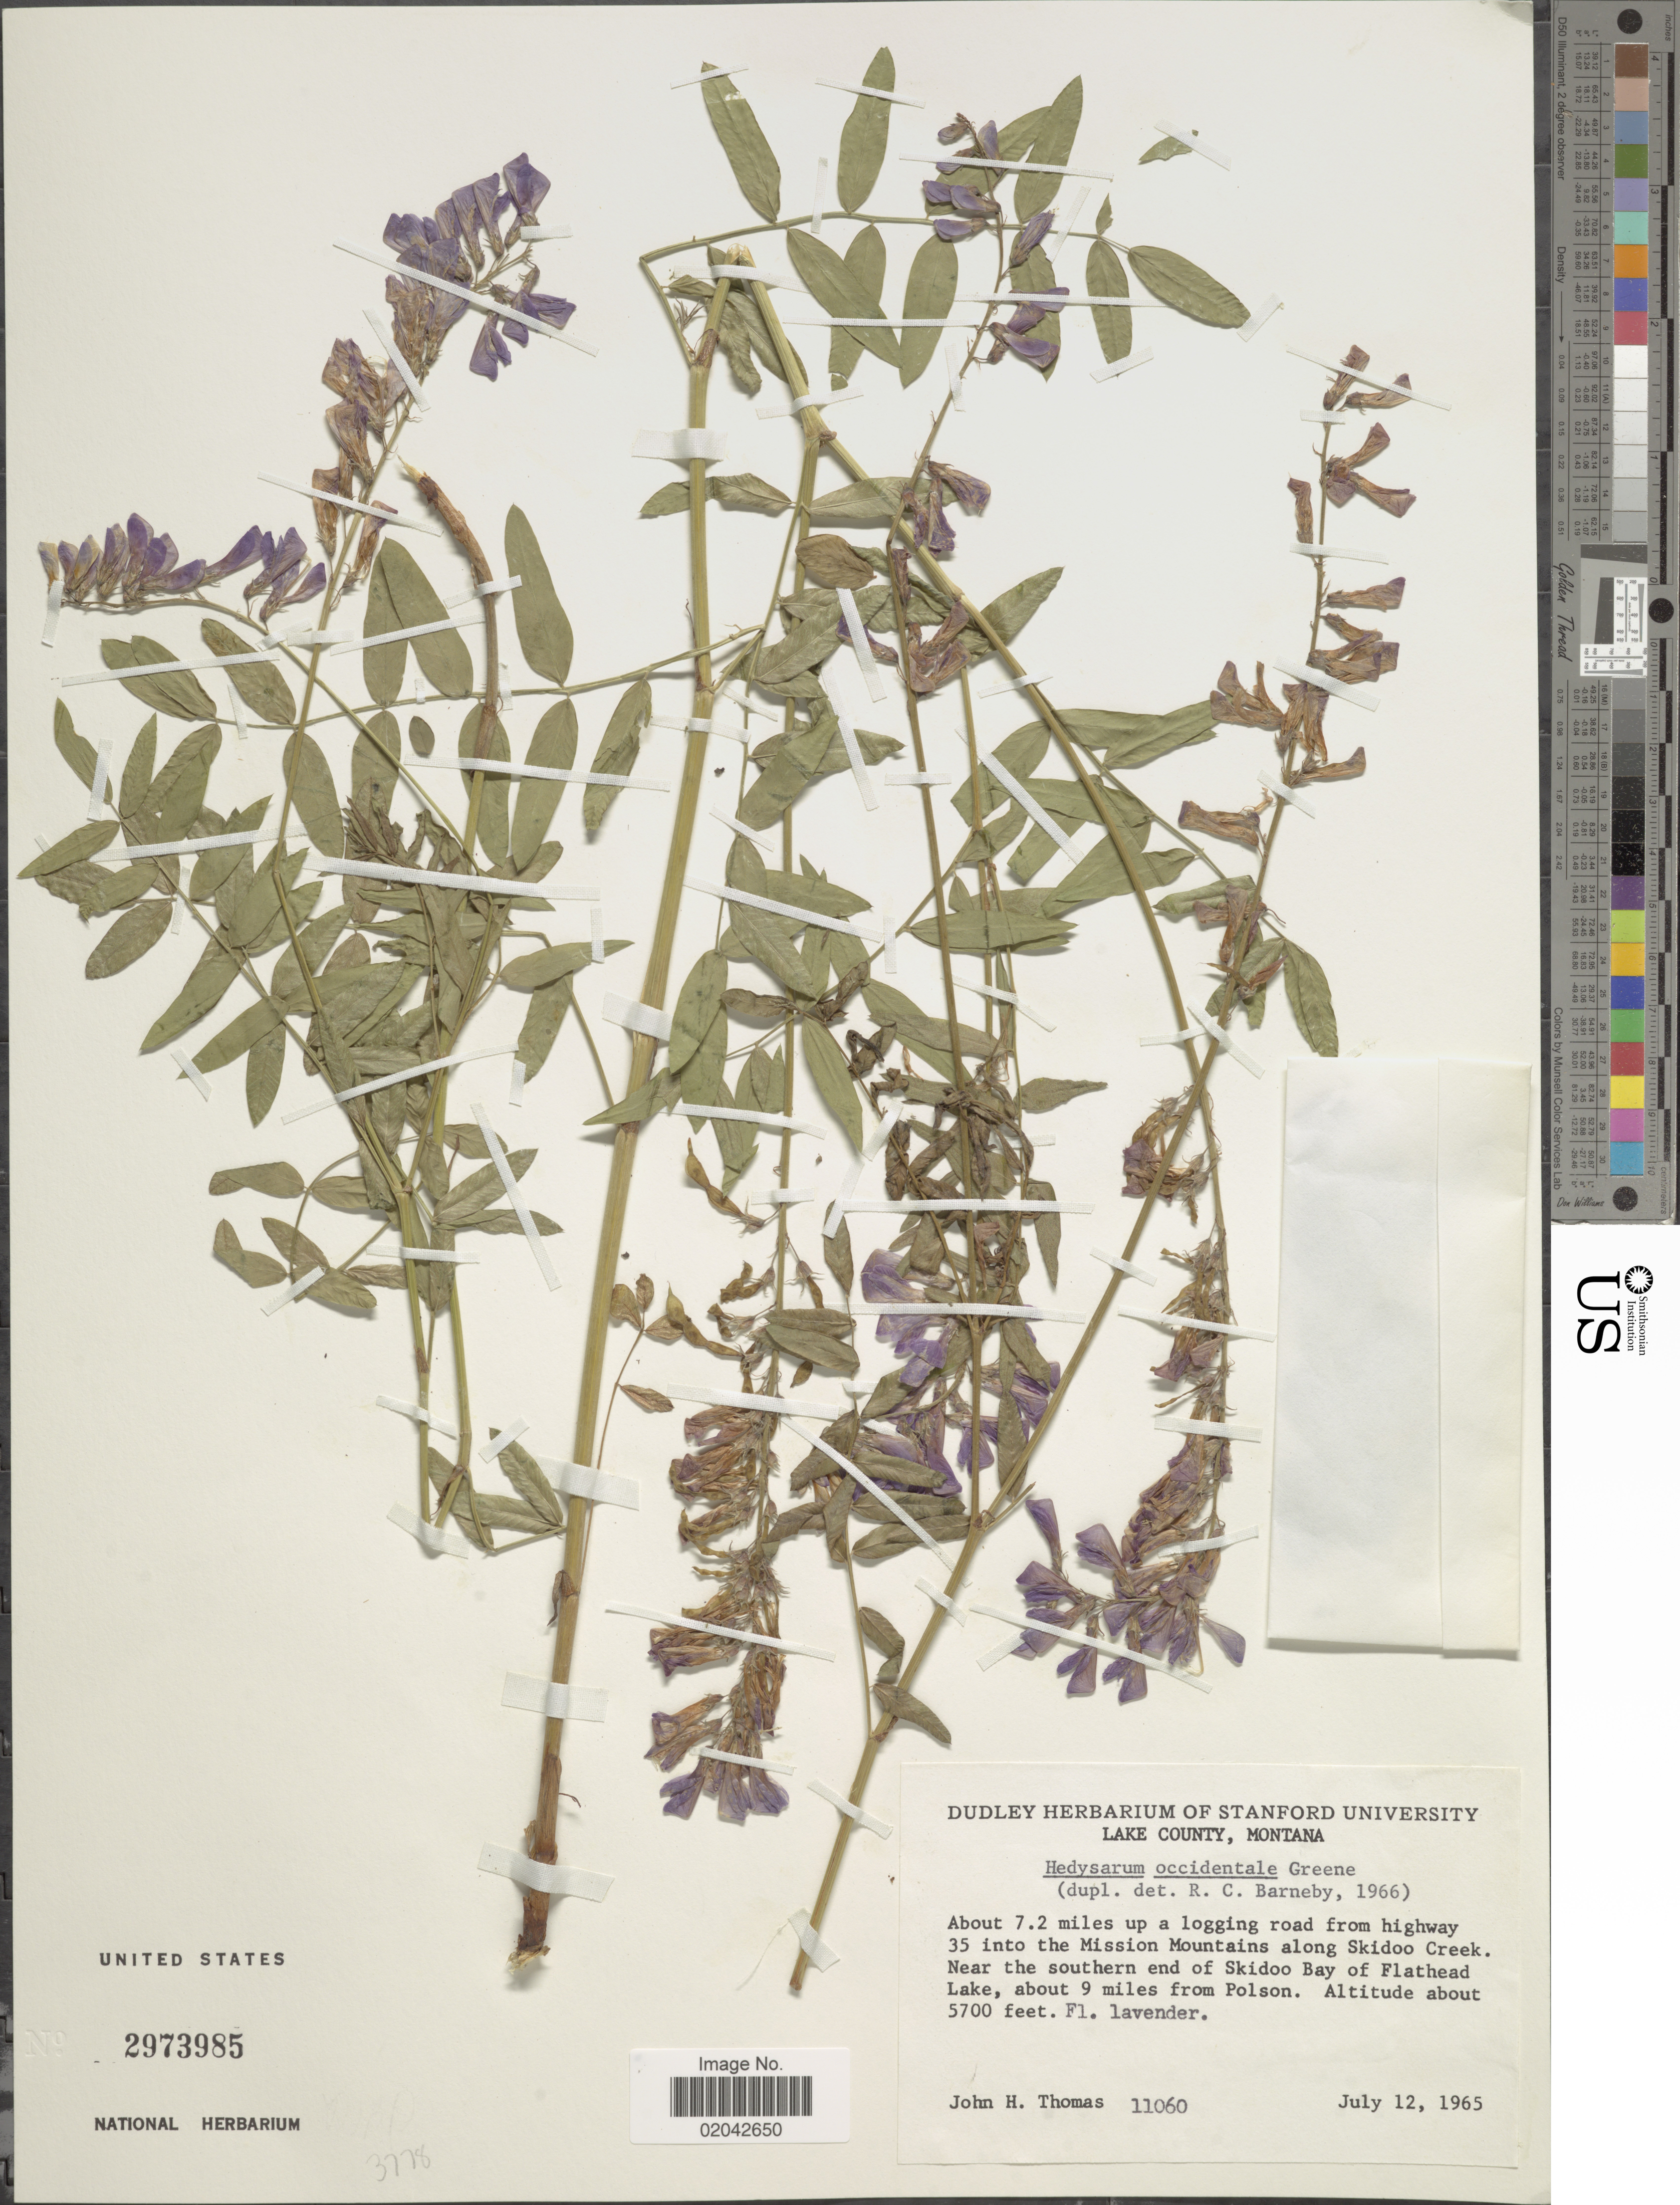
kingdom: Plantae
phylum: Tracheophyta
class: Magnoliopsida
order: Fabales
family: Fabaceae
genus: Hedysarum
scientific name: Hedysarum occidentale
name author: Greene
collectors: J. H. Thomas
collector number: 11060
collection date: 1965-07-12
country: United States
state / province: Montana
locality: Lake County, about 7.2 miles up a logging road from highway 35 into the Mission Mountains along Skidoo Creek, near the southern end of Skidoo Bay of Flatheas Lake, about 9 miles from Polson.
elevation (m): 1737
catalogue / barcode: US 2973985